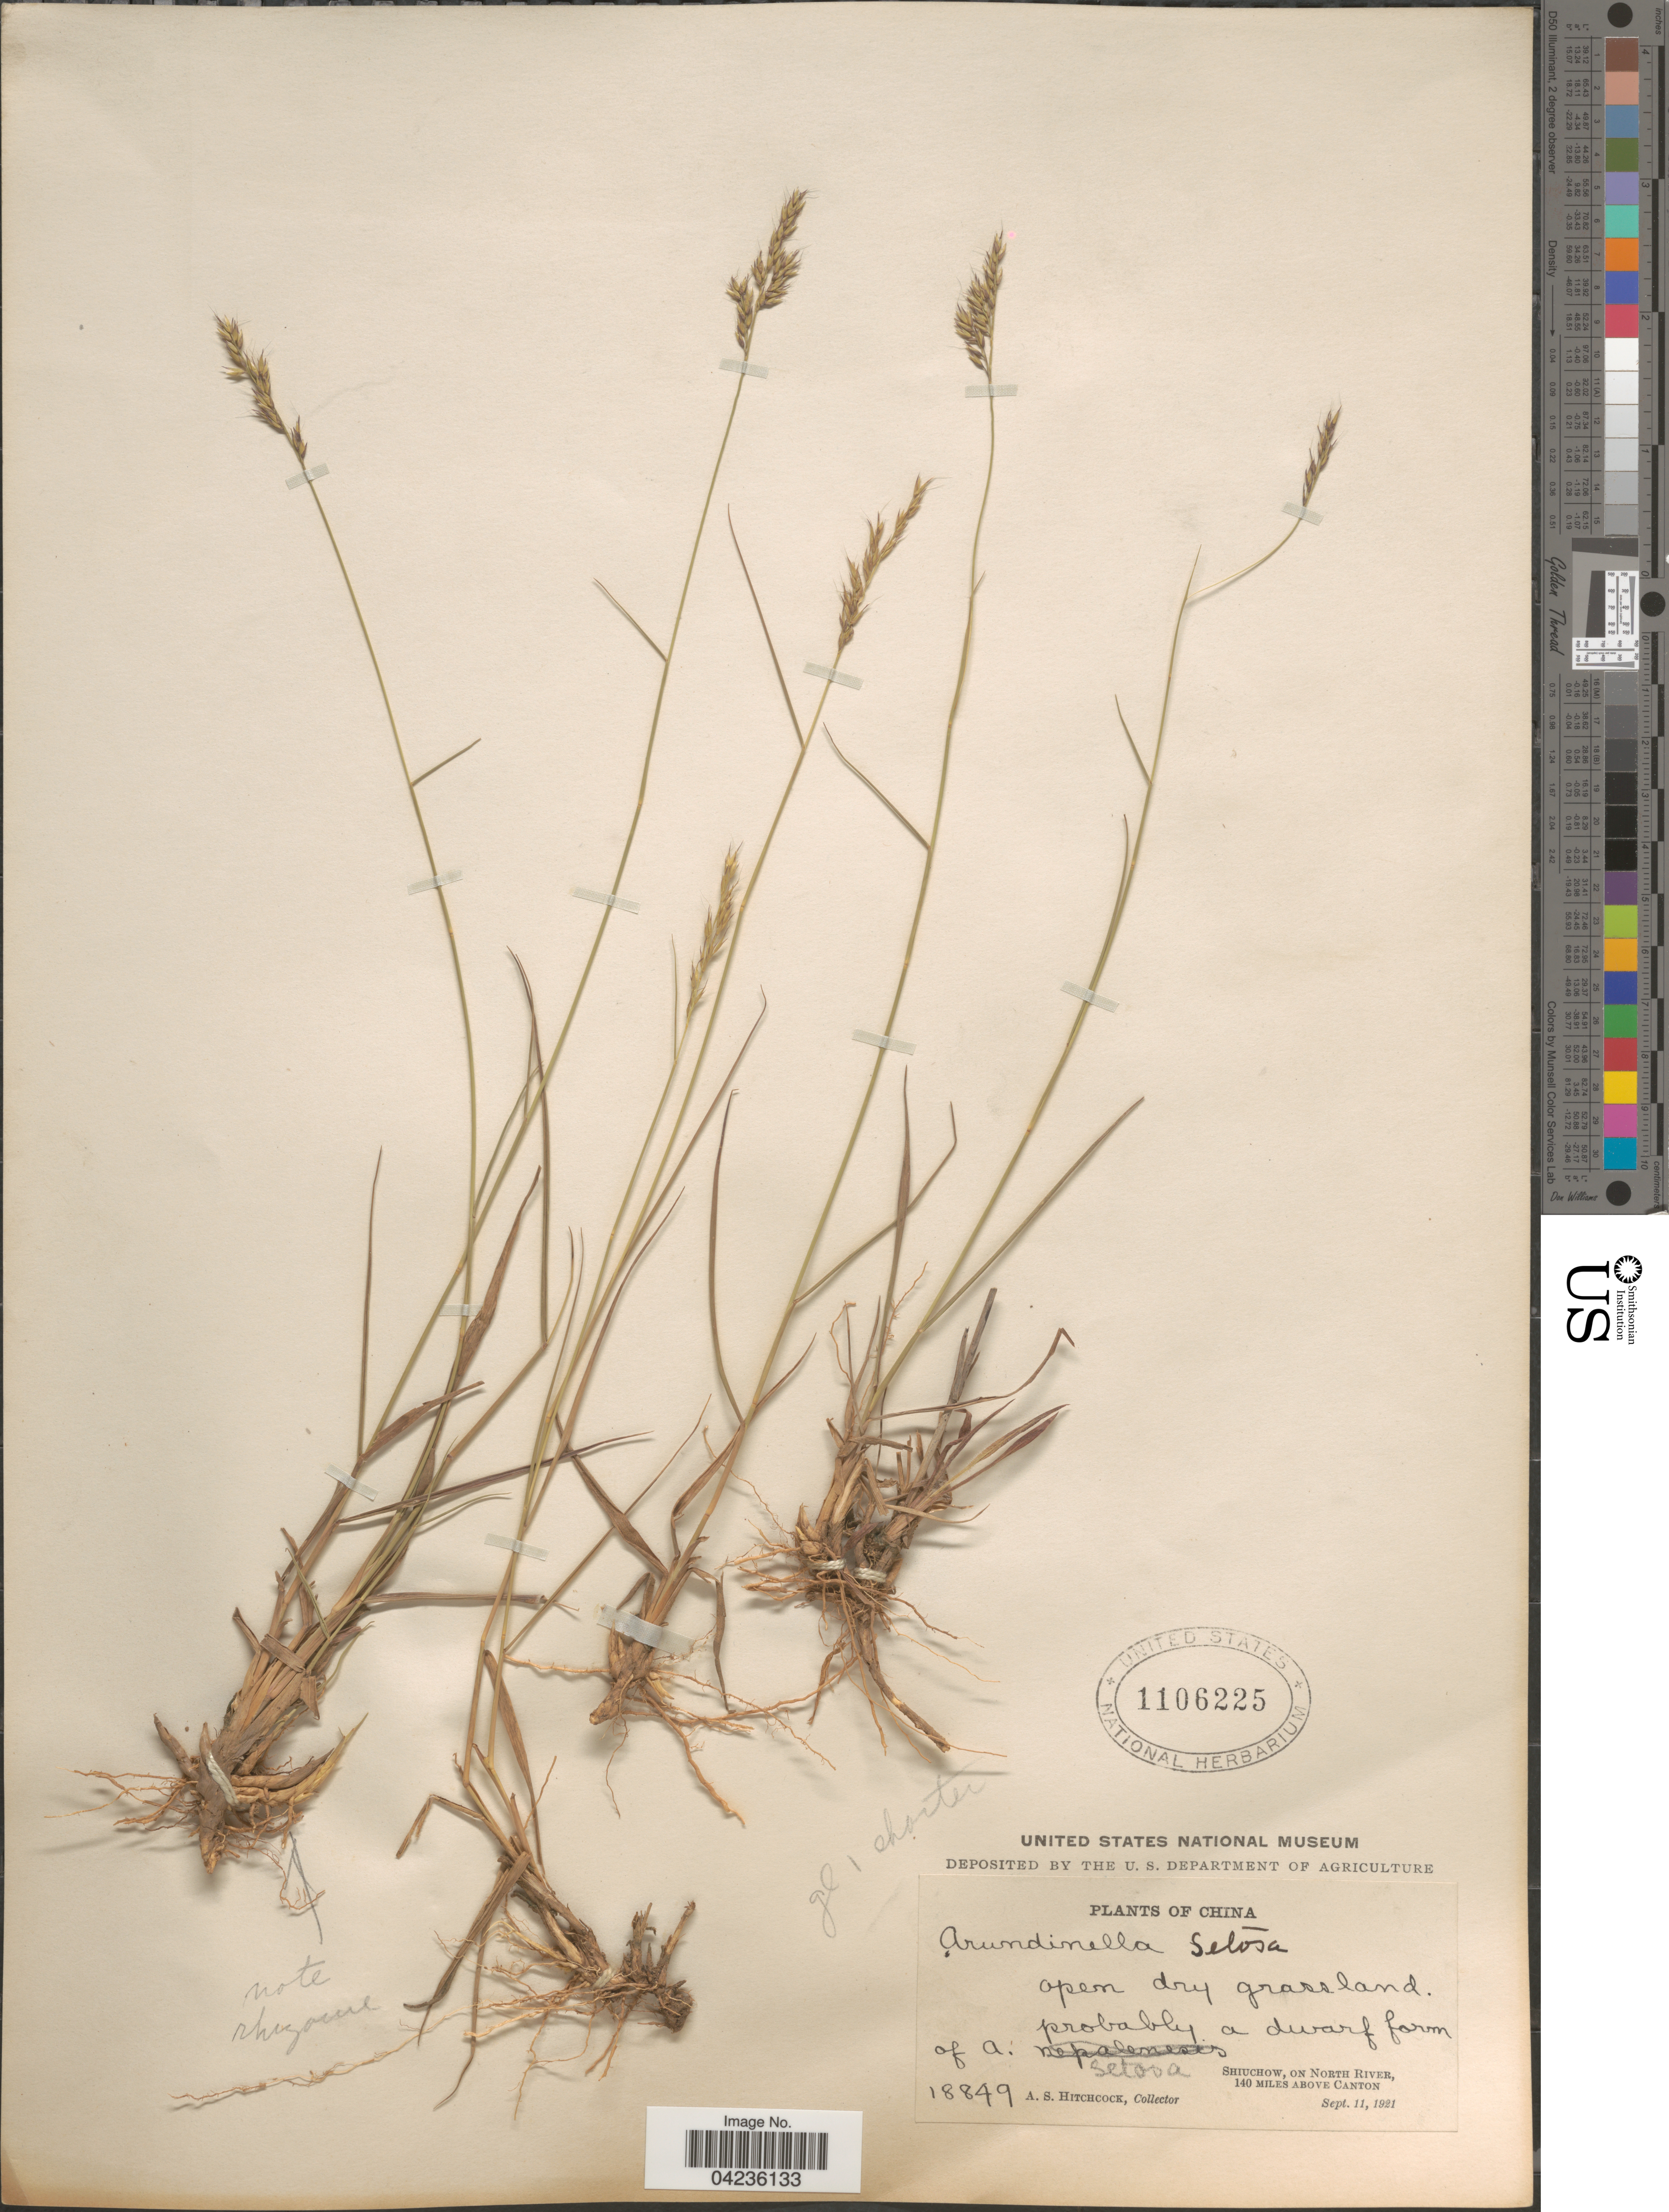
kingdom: Plantae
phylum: Tracheophyta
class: Liliopsida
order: Poales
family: Poaceae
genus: Arundinella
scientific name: Arundinella setosa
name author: Trin.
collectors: A. S. Hitchcock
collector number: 18849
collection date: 1921-09-11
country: China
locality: Shiuchow, on North River, 140 miles above Canton.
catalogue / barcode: US 1106225